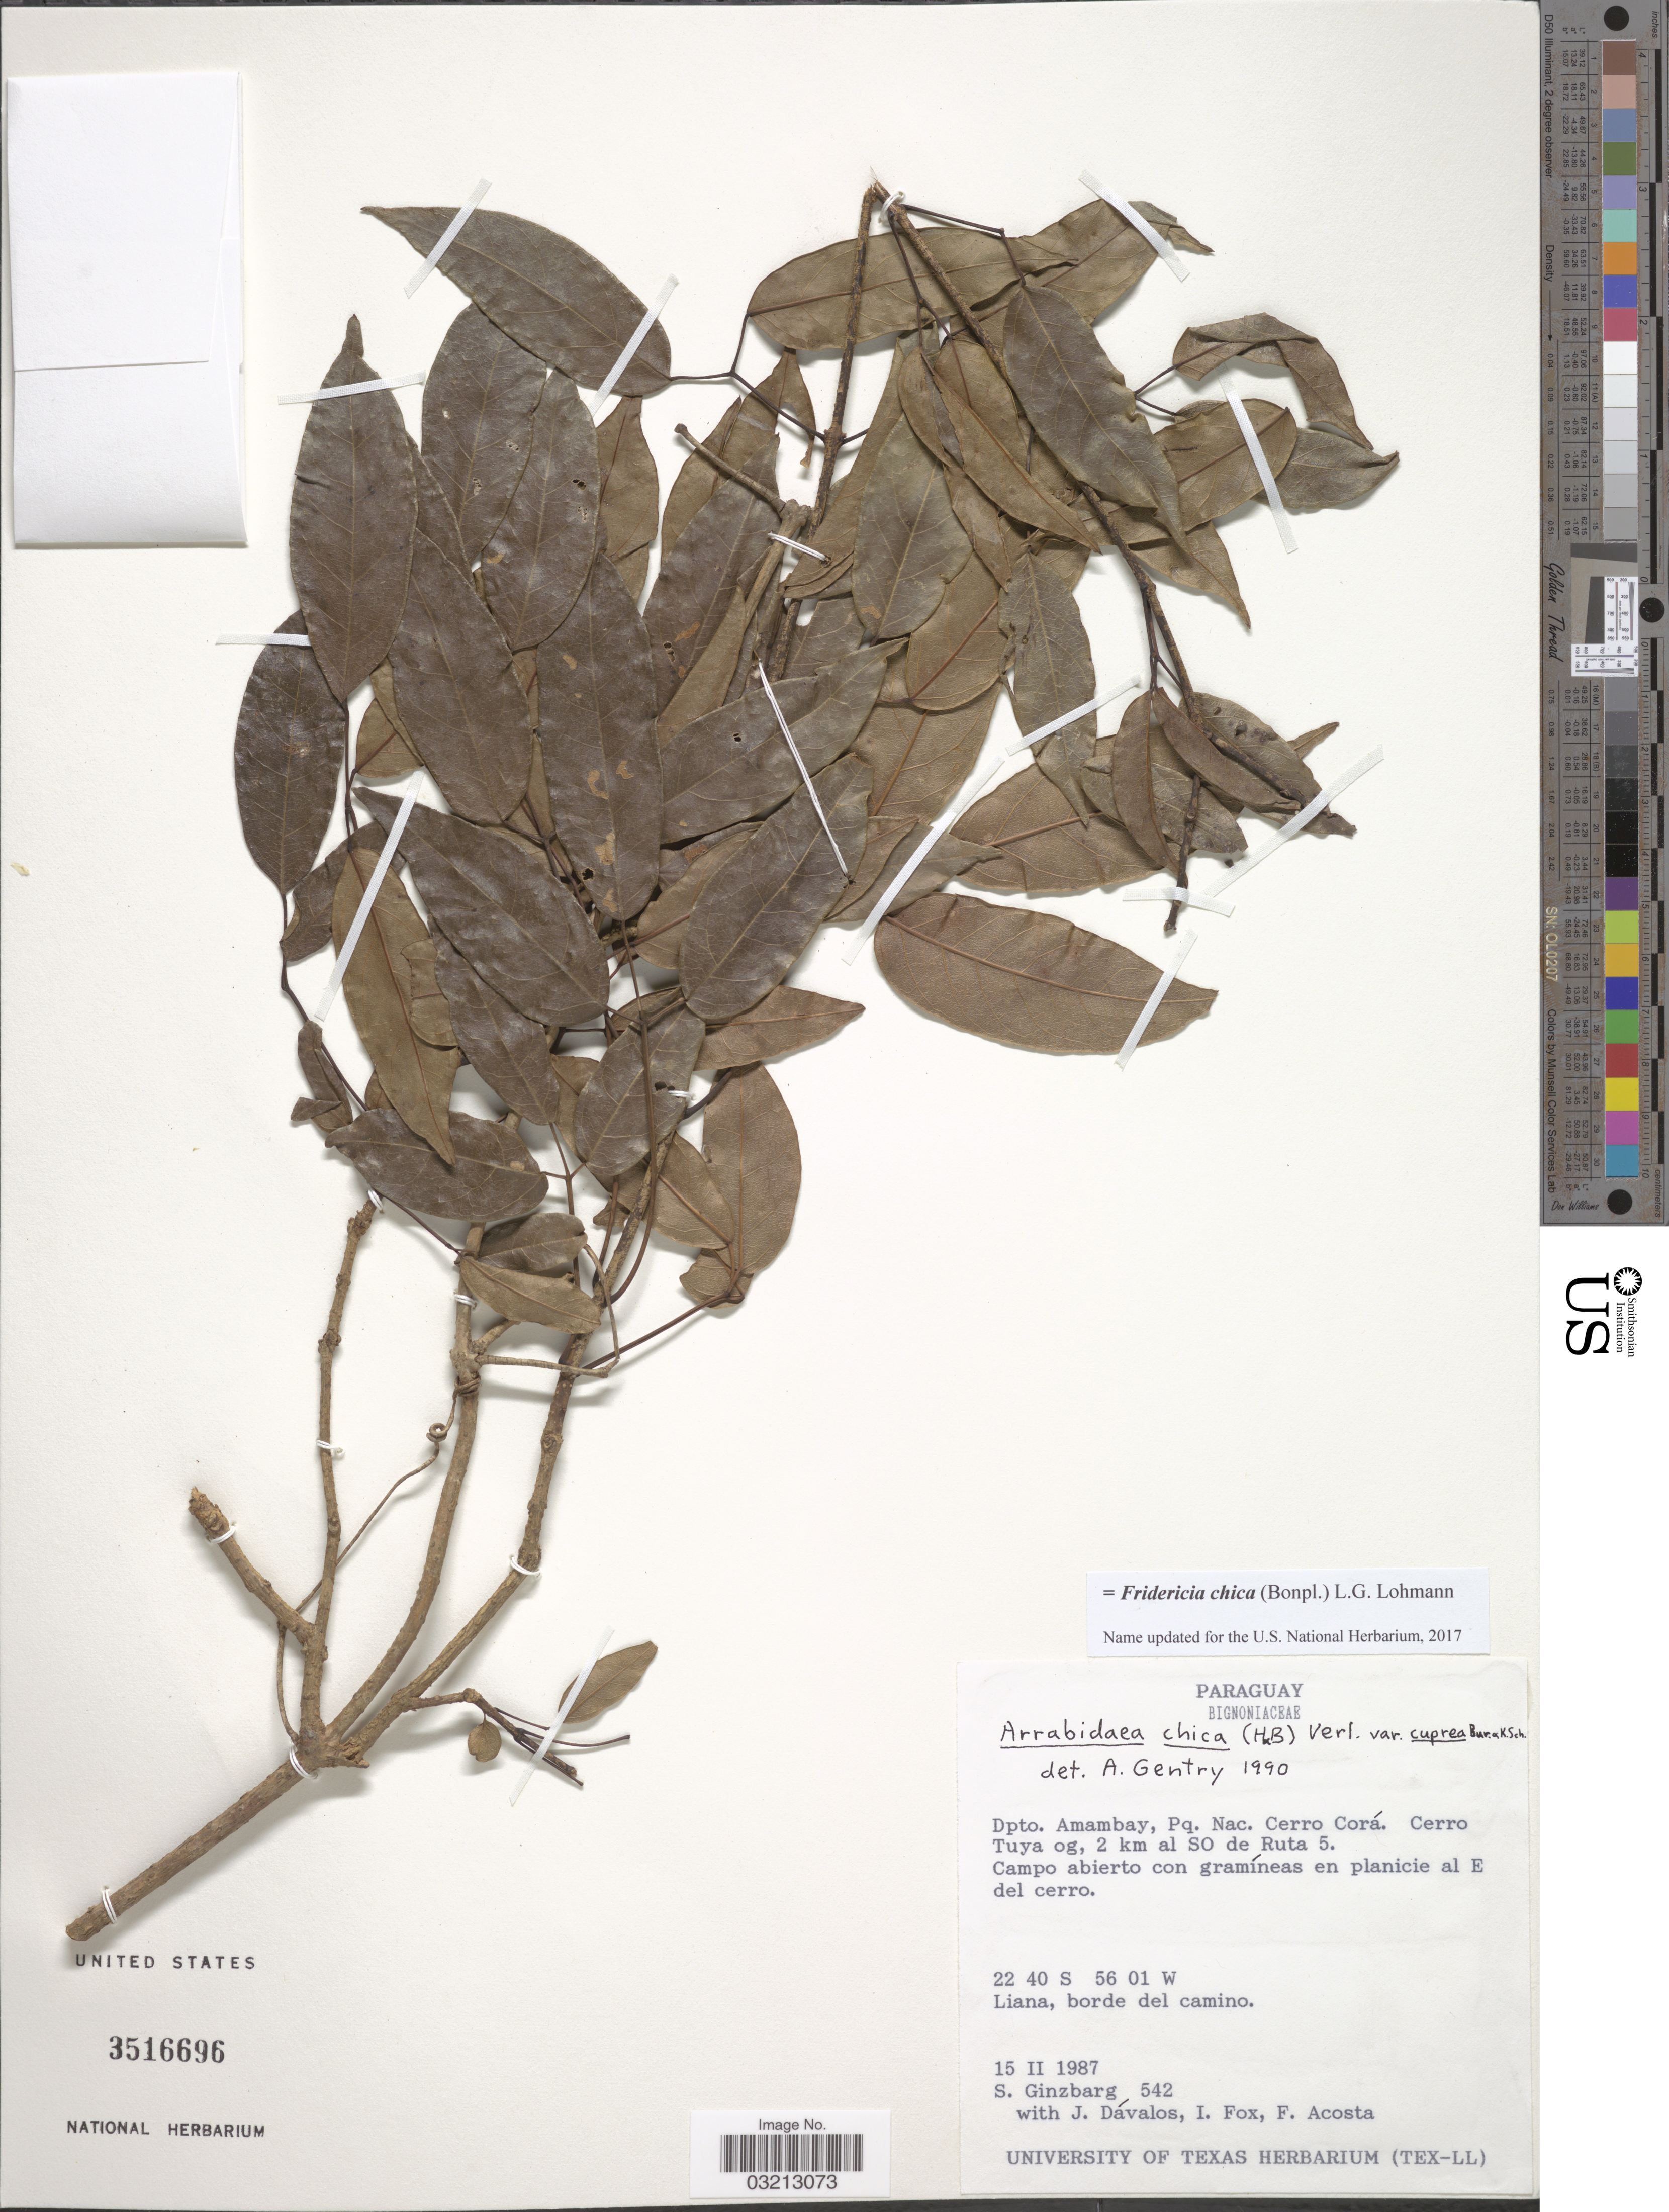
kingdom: Plantae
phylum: Tracheophyta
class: Magnoliopsida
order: Lamiales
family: Bignoniaceae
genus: Fridericia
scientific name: Fridericia chica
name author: (Bonpl.) L.G. Lohmann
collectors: S. Ginzbarg, J. Dávalos, I. Fox & F. Acosta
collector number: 542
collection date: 1987-02-15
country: Paraguay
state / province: Amambay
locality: Dpto. Amambay, Pq. Nac. Cerro Corá. Cerro Tuya og, 2 km al SO de Ruta 5. Campo abierto con gramíneas en planicie al E del cerro.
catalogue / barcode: US 3516696